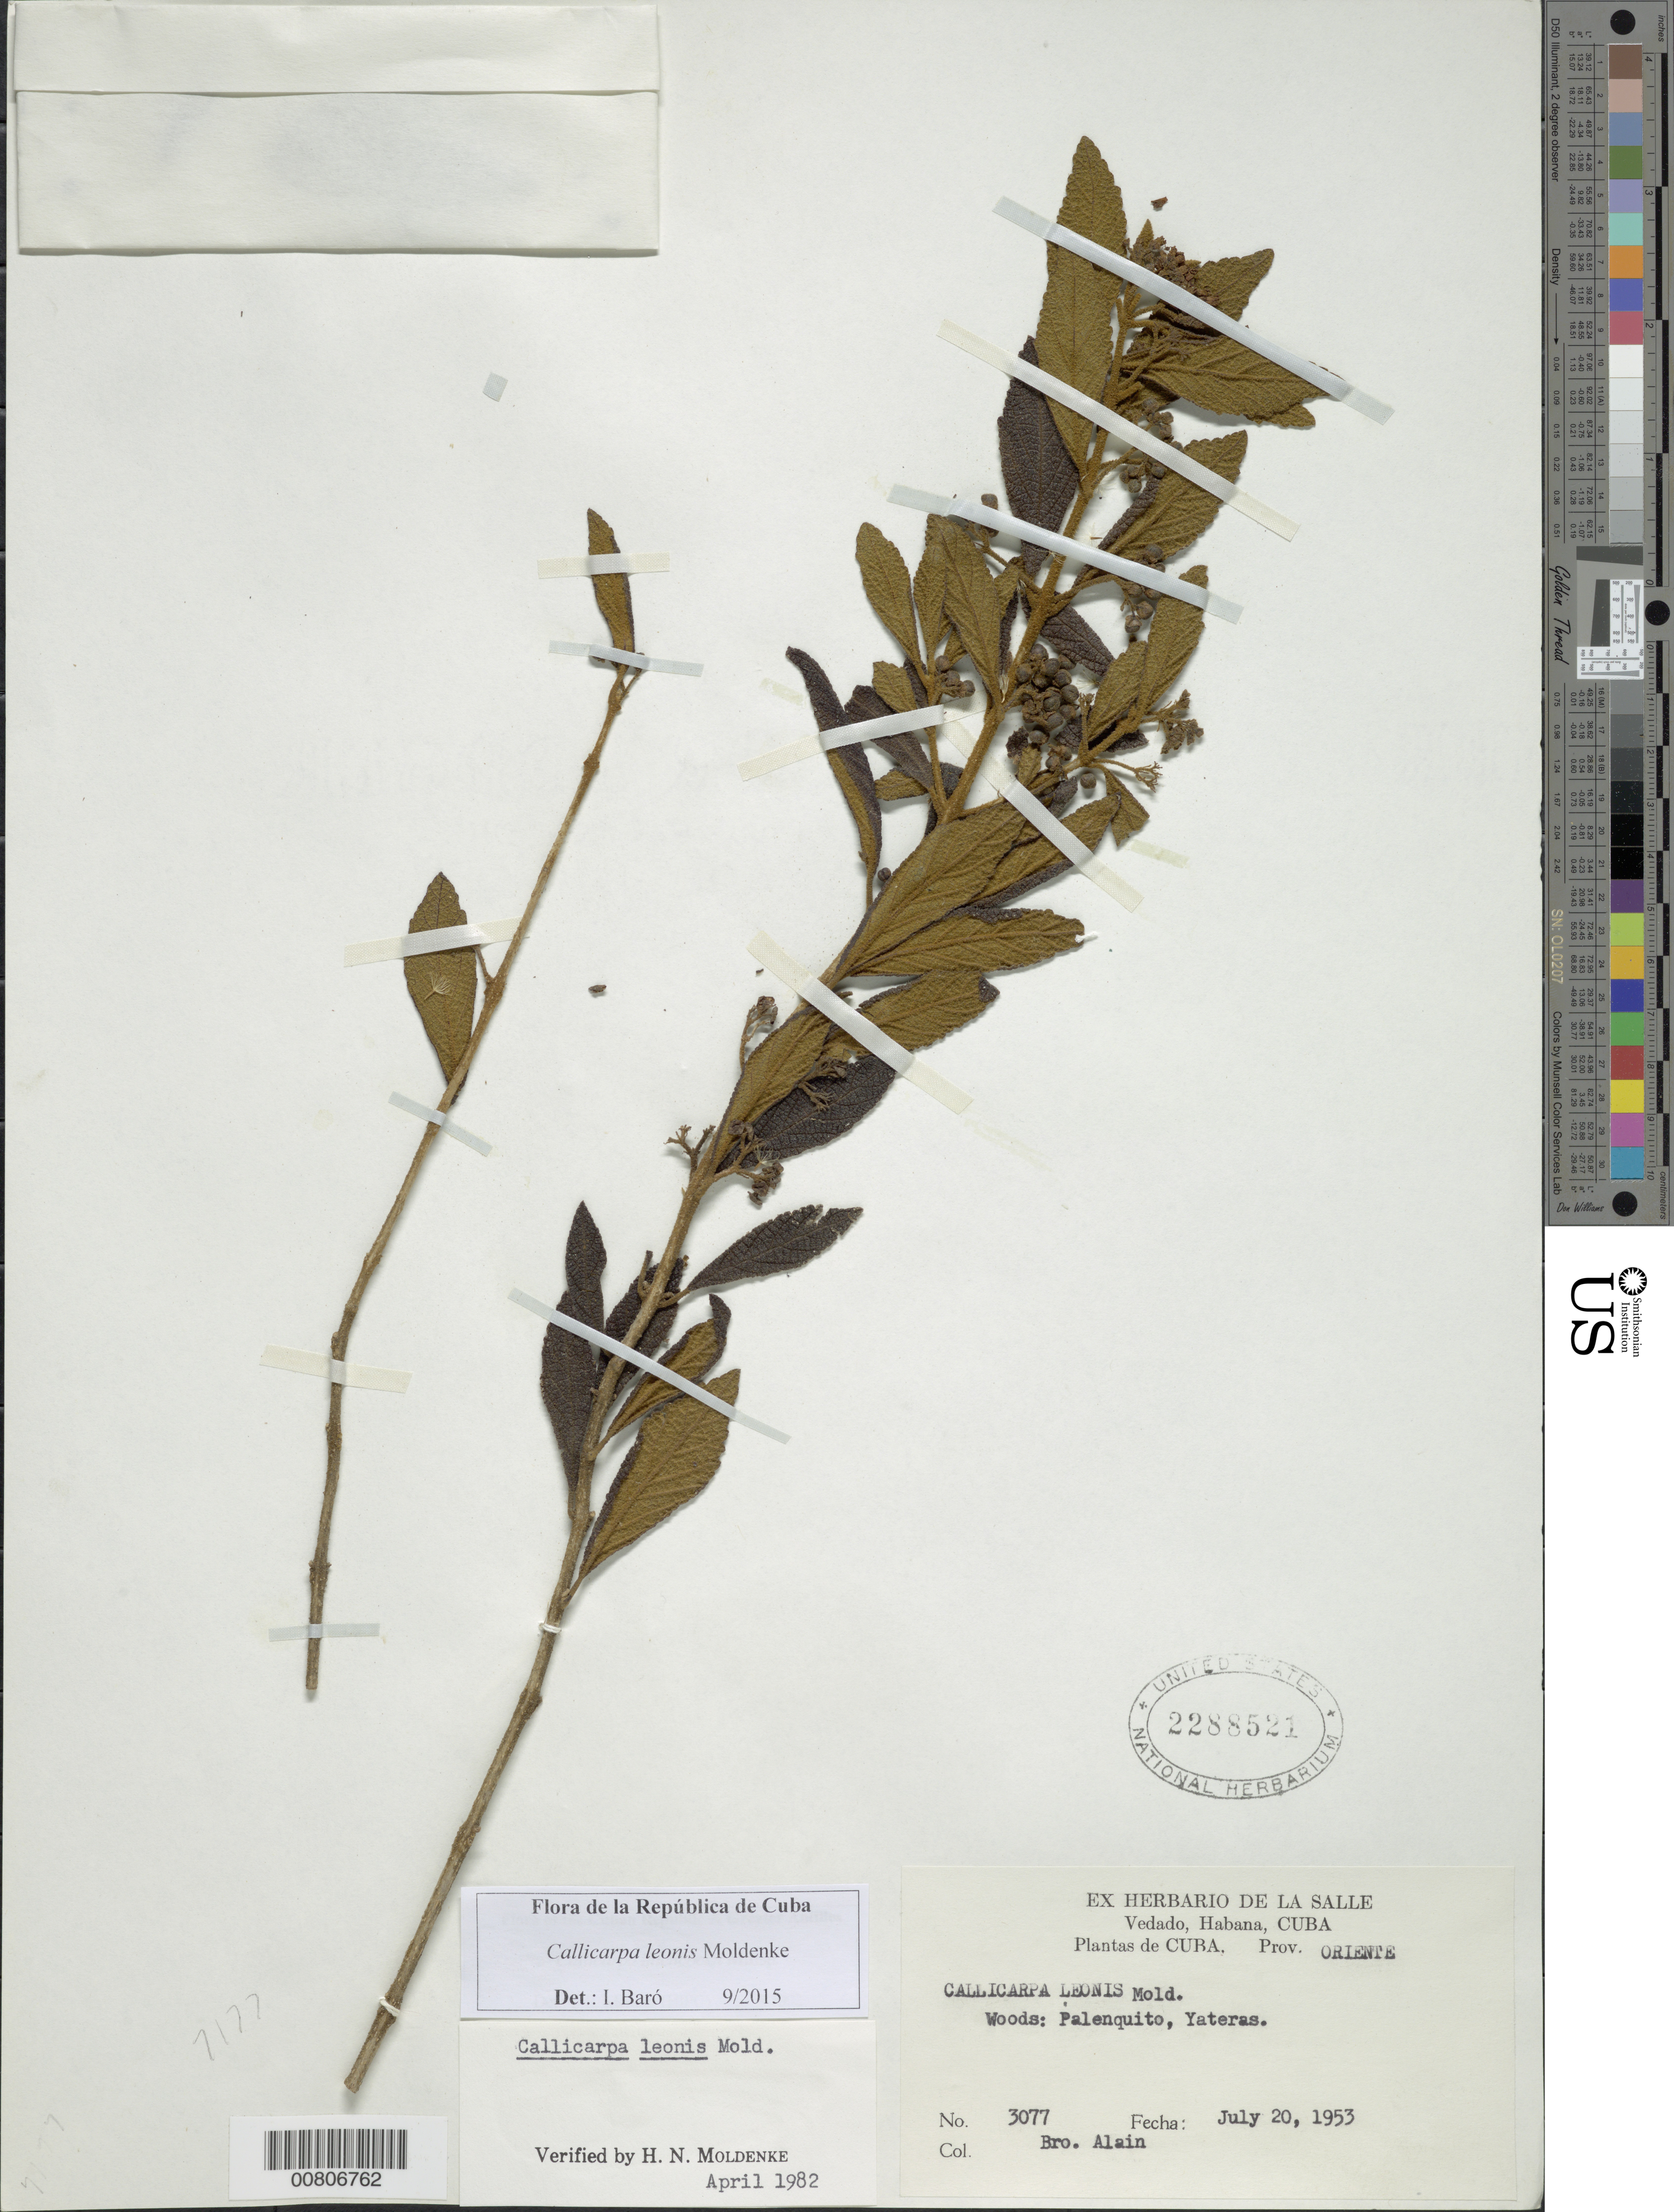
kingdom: Plantae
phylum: Tracheophyta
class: Magnoliopsida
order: Lamiales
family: Lamiaceae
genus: Callicarpa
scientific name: Callicarpa leonis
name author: Moldenke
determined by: Baró Oliedo, I.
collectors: A. H. Liogier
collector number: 3077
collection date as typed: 20 Jul 1953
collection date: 1953-07-20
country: Cuba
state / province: Oriente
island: Cuba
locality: Palenquito, Yateras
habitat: Woods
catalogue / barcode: US 2288521